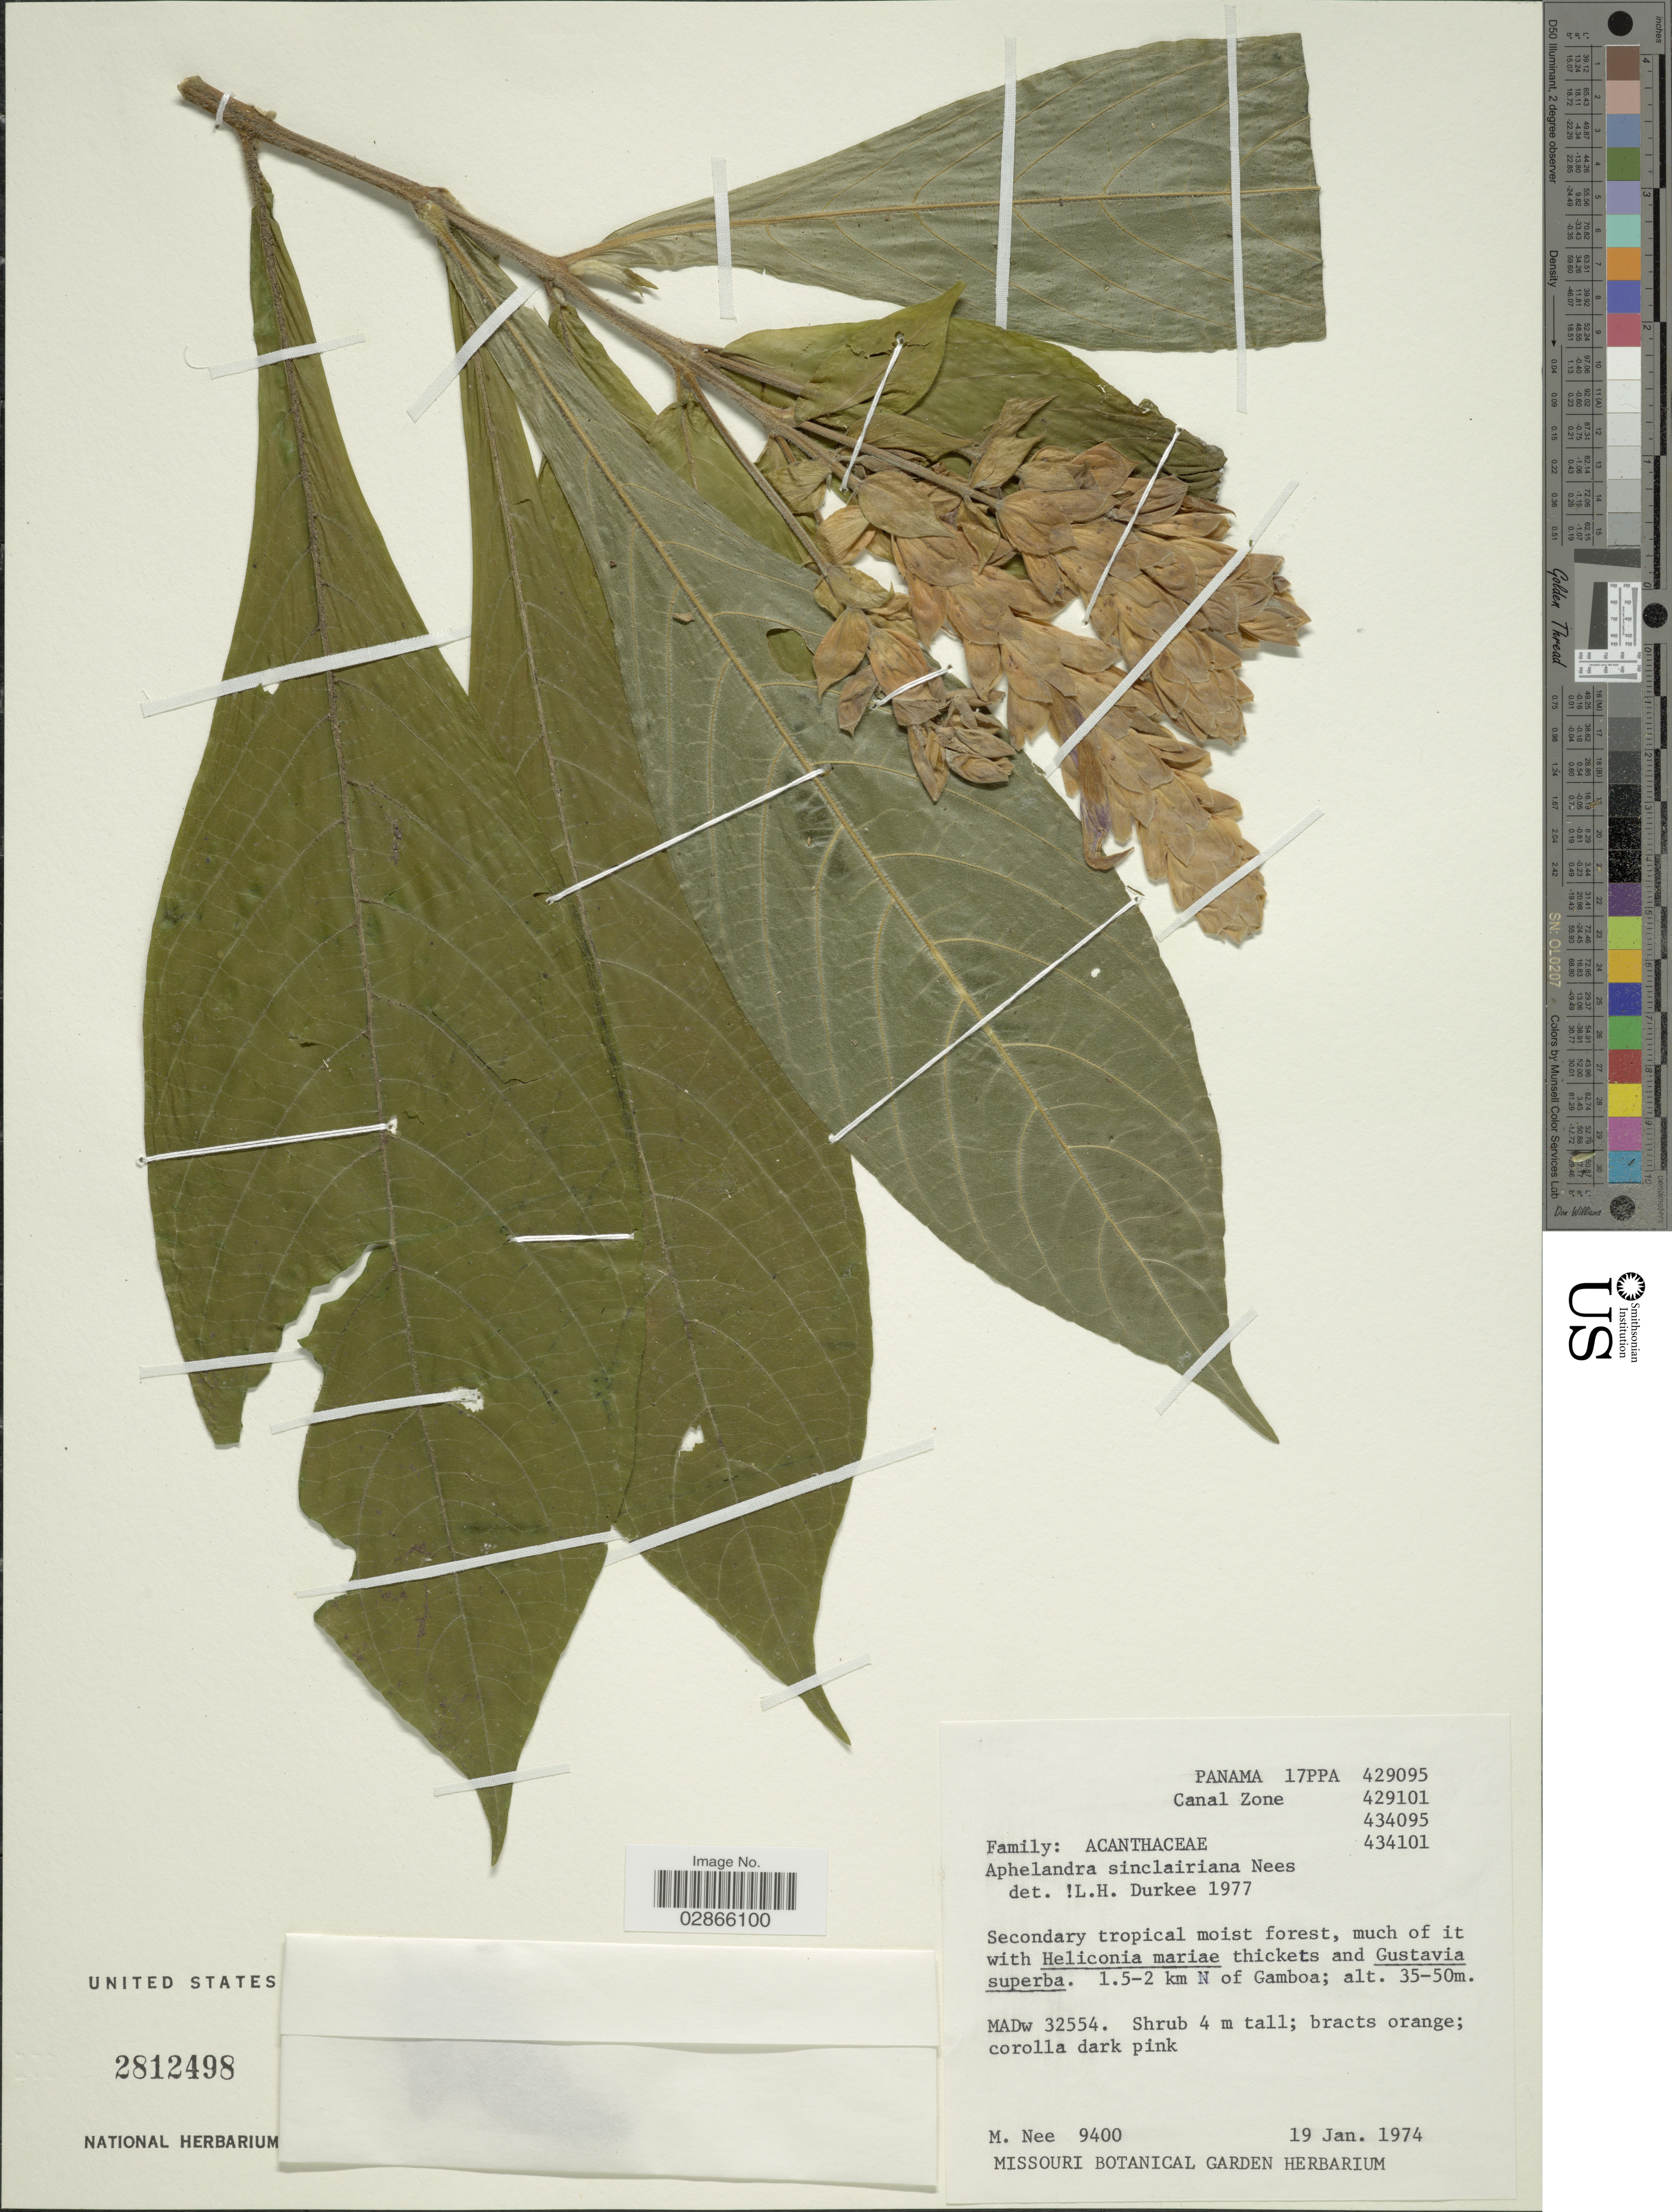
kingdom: Plantae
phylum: Tracheophyta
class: Magnoliopsida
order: Lamiales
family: Acanthaceae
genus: Aphelandra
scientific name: Aphelandra sinclairiana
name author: Nees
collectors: M. Nee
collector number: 9400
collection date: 1974-01-19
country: Panama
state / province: Colón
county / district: Canal Zone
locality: Canal Zone. 1.5-2 km N of Gamboa.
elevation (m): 35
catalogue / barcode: US 2812498